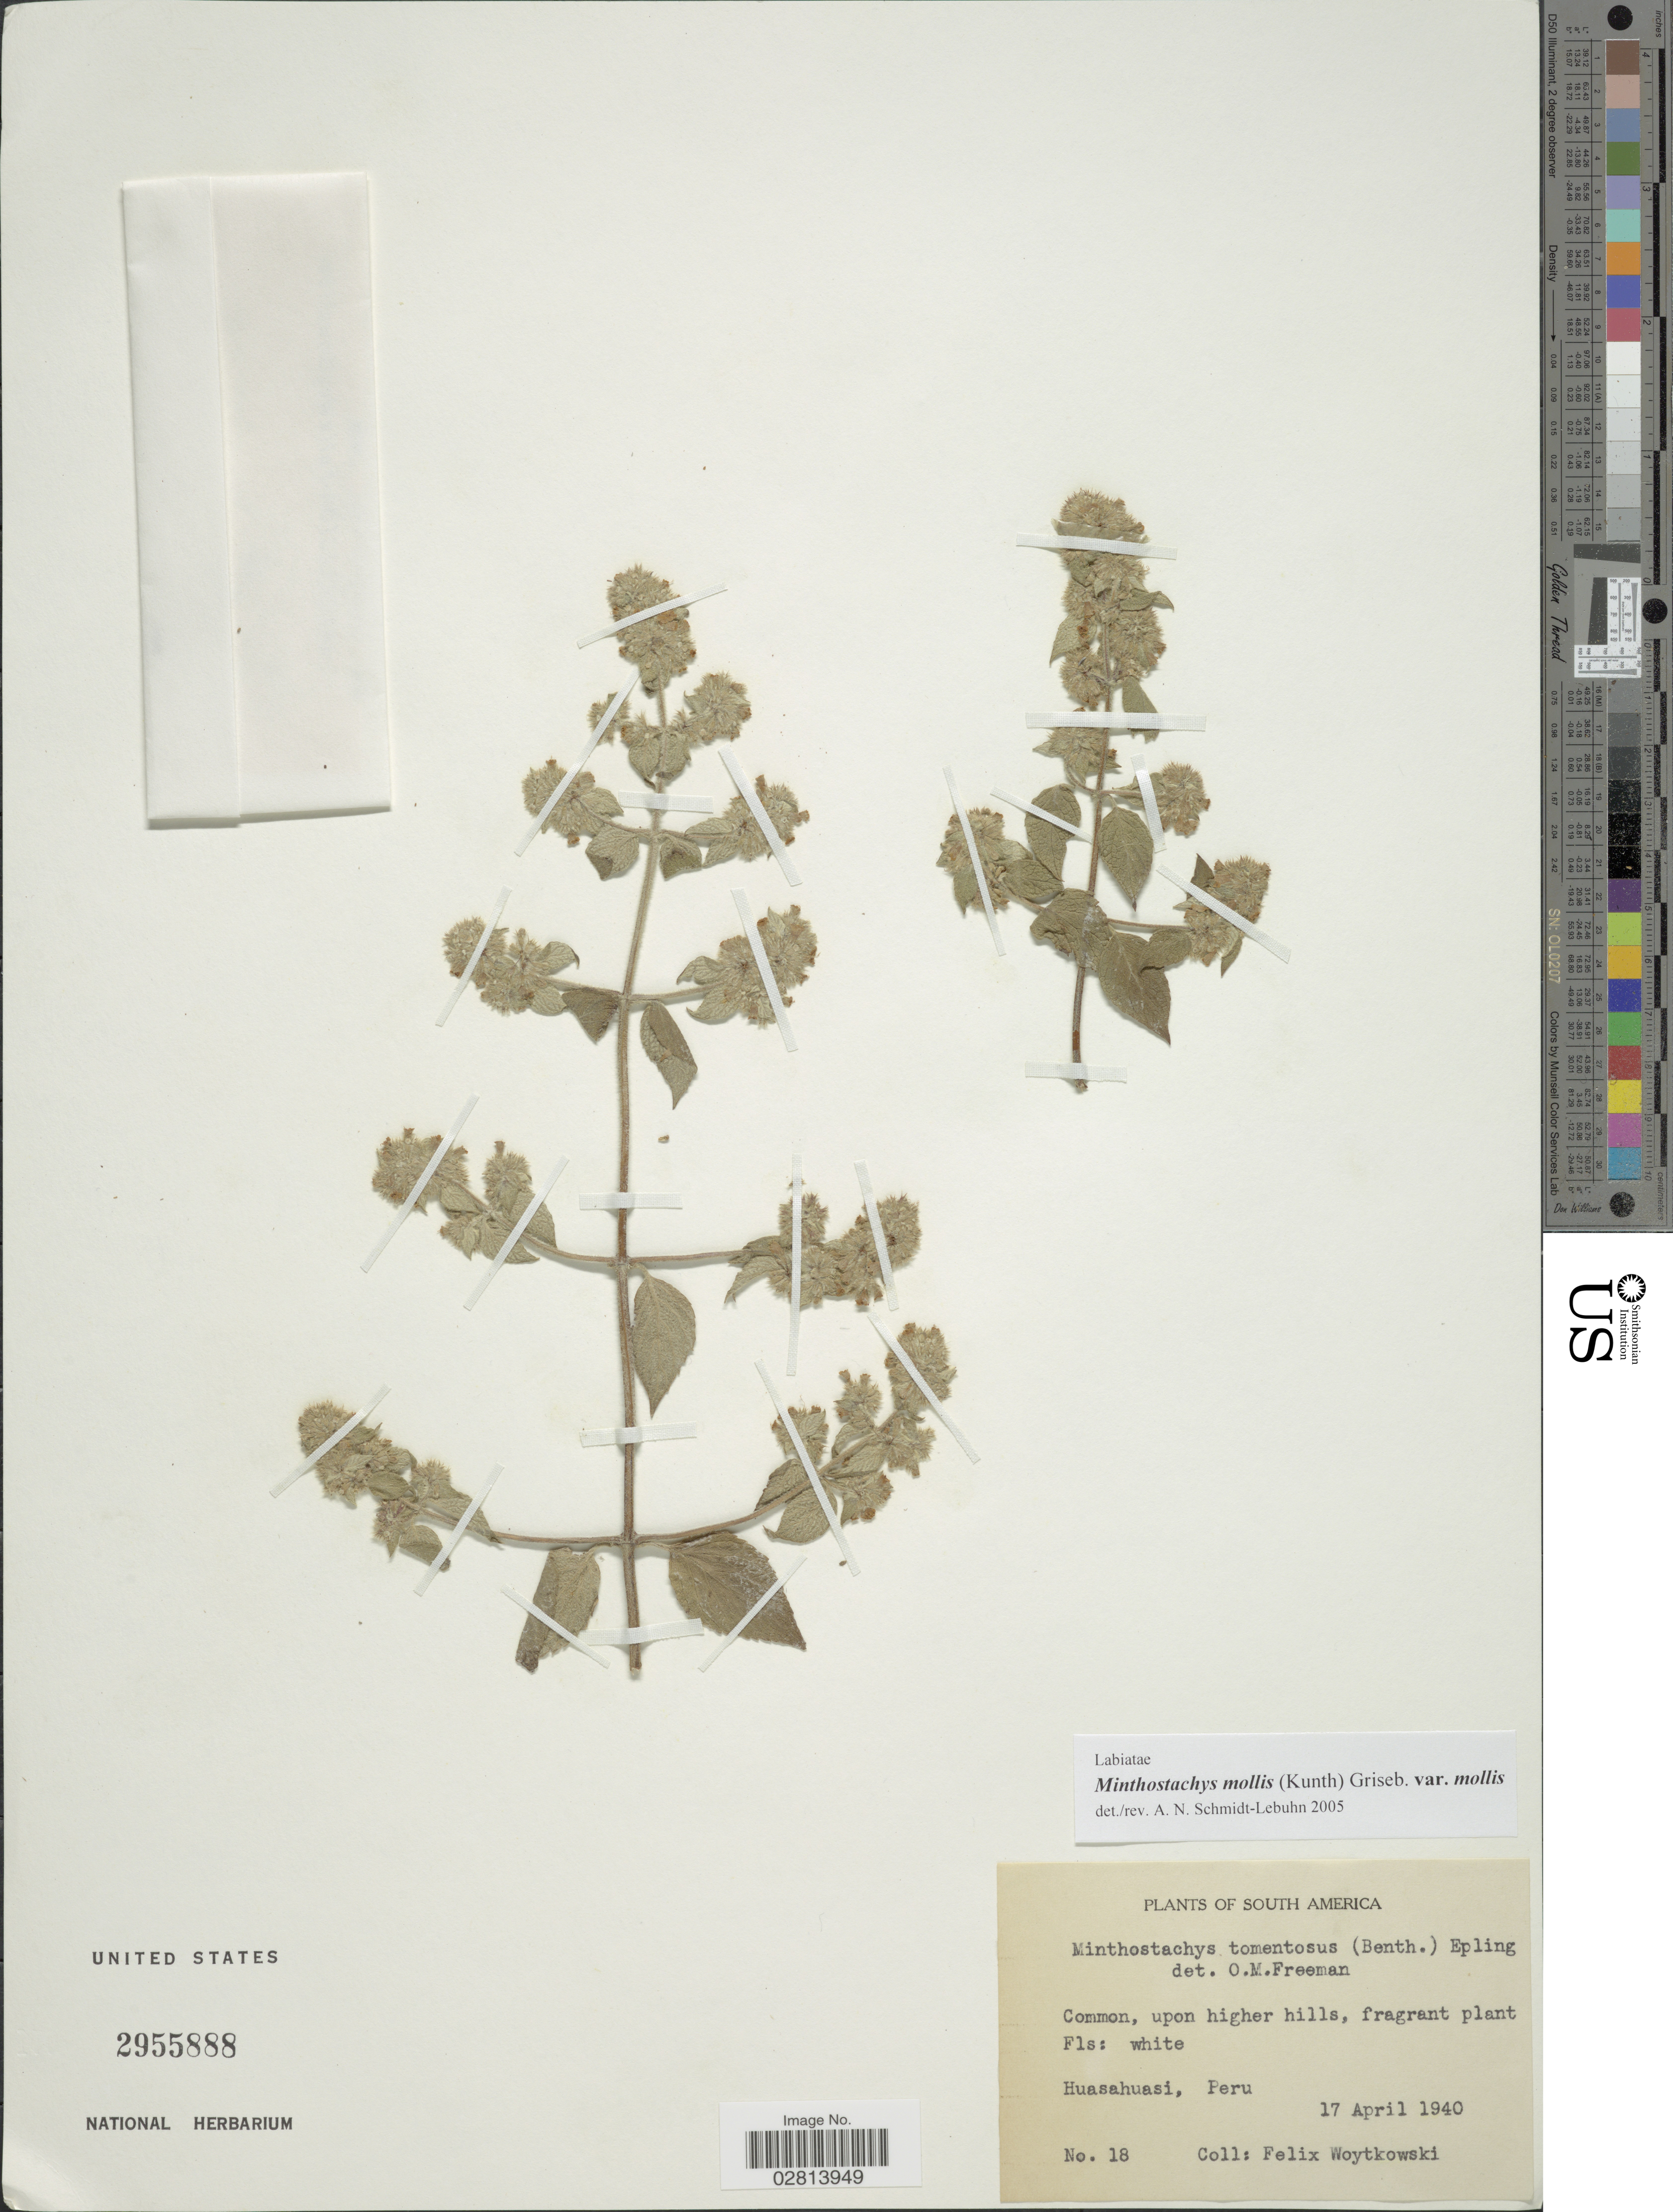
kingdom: Plantae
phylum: Tracheophyta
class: Magnoliopsida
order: Lamiales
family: Lamiaceae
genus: Minthostachys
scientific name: Minthostachys mollis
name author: (Kunth) Griseb.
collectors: F. Woytkowski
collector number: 18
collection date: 1940-04-17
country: Peru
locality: Huasahuasi, Peru.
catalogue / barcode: US 2955888